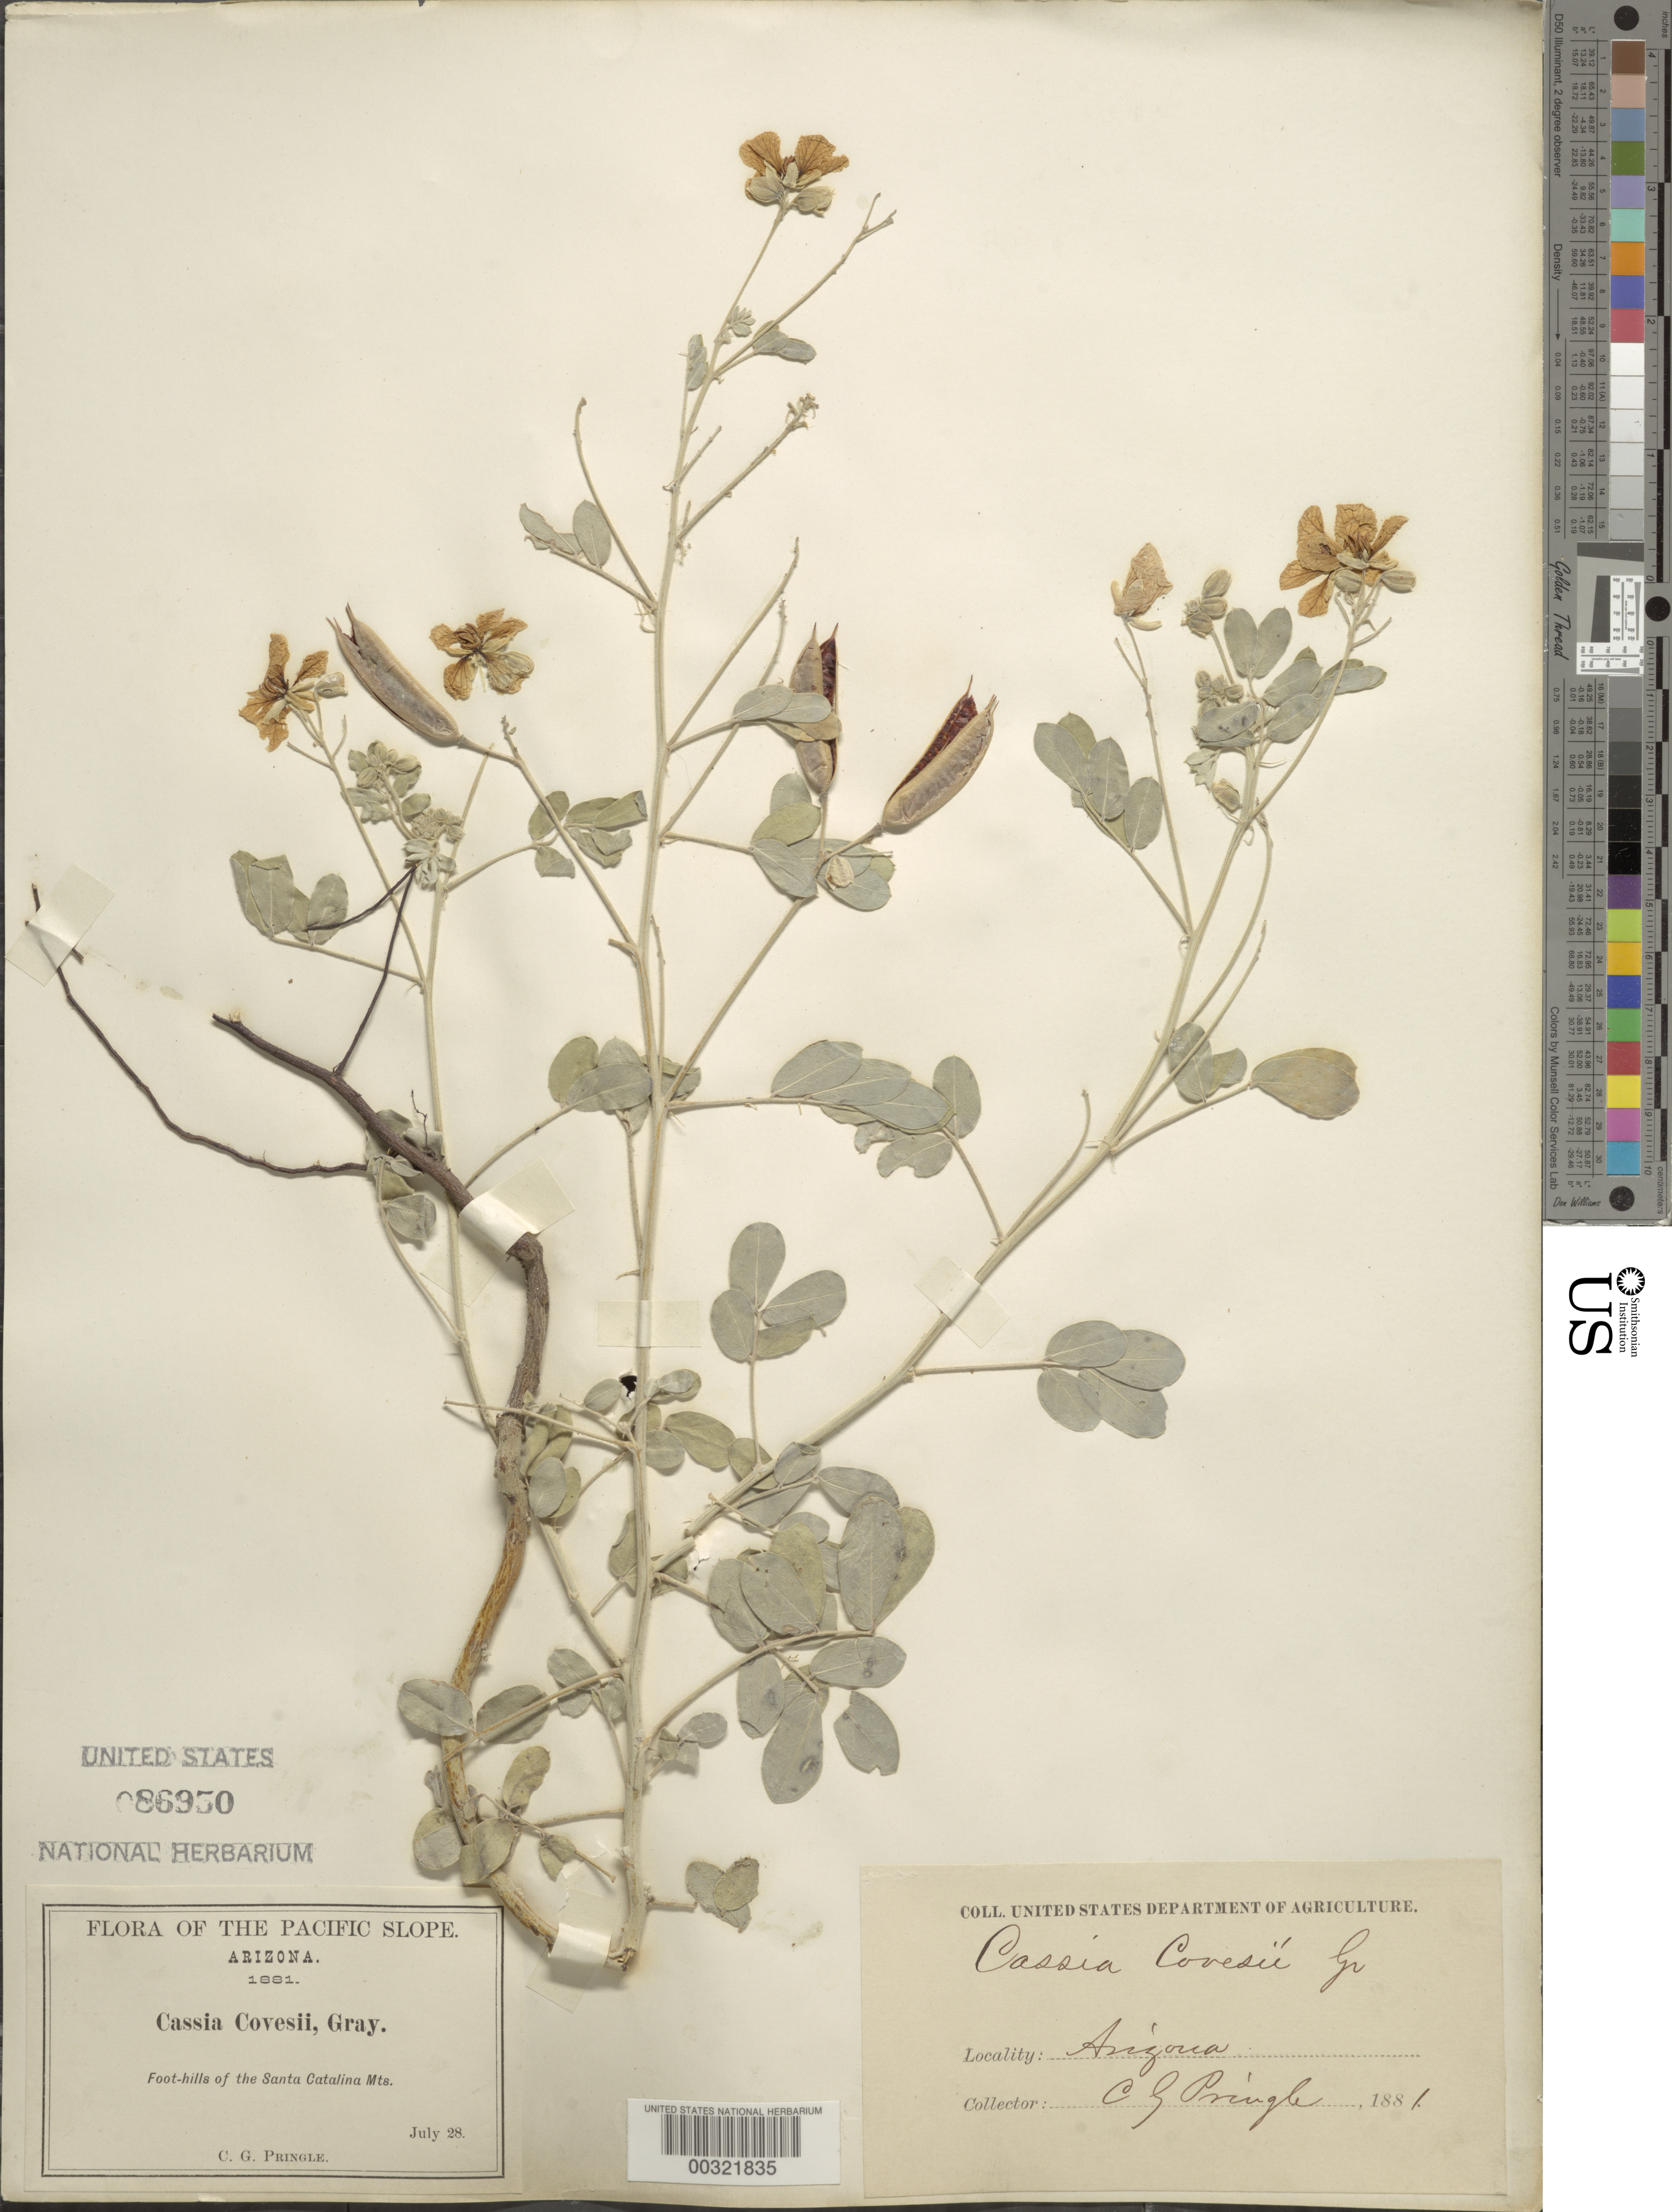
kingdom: Plantae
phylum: Tracheophyta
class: Magnoliopsida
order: Fabales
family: Fabaceae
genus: Senna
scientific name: Senna covesii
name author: (A. Gray) H.S. Irwin & Barneby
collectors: C. G. Pringle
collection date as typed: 28 Jul 1881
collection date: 1881-07-28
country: United States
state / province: Arizona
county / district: Pima / Pinal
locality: Santa catalina mts.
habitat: Foot hills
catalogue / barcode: US 86950